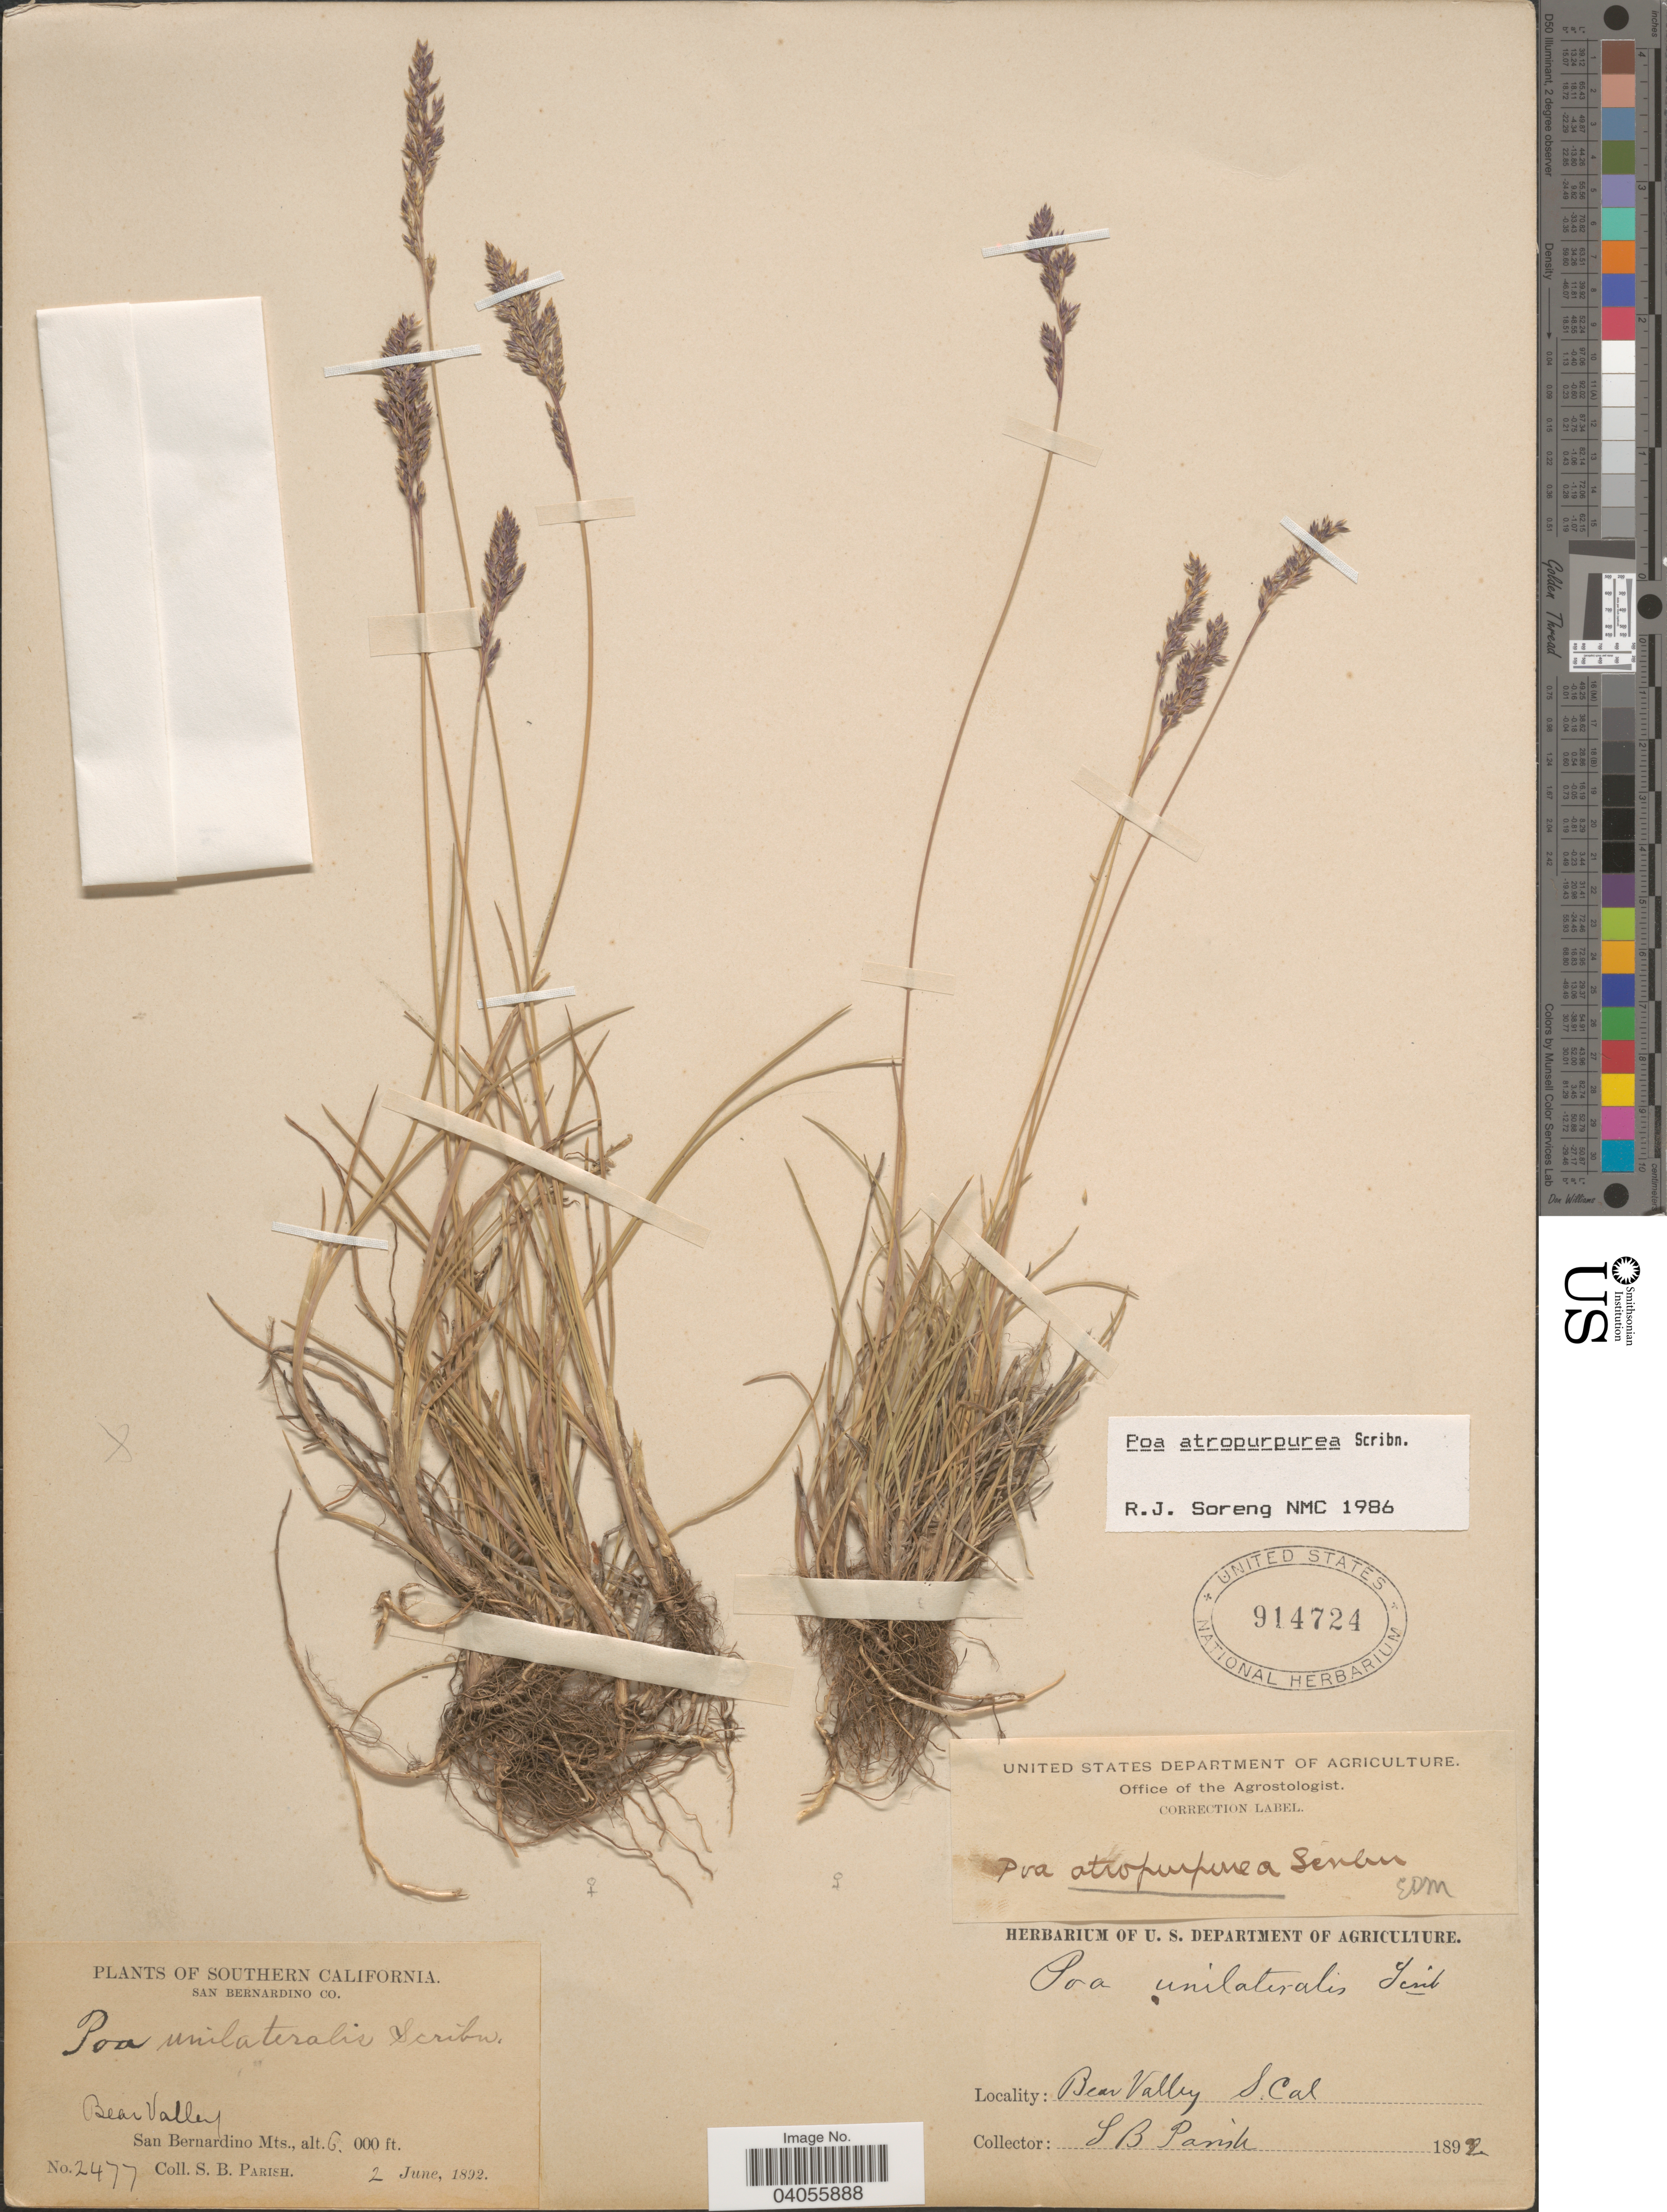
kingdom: Plantae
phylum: Tracheophyta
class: Liliopsida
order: Poales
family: Poaceae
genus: Poa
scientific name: Poa atropurpurea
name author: Scribn.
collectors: S. B. Parish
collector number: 2477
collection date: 1892-06-02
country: United States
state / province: California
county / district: San Bernardino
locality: Southern California. San Bernardino Co. Bear Valley, San Bernardino Mts.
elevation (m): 1829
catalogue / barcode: US 914724